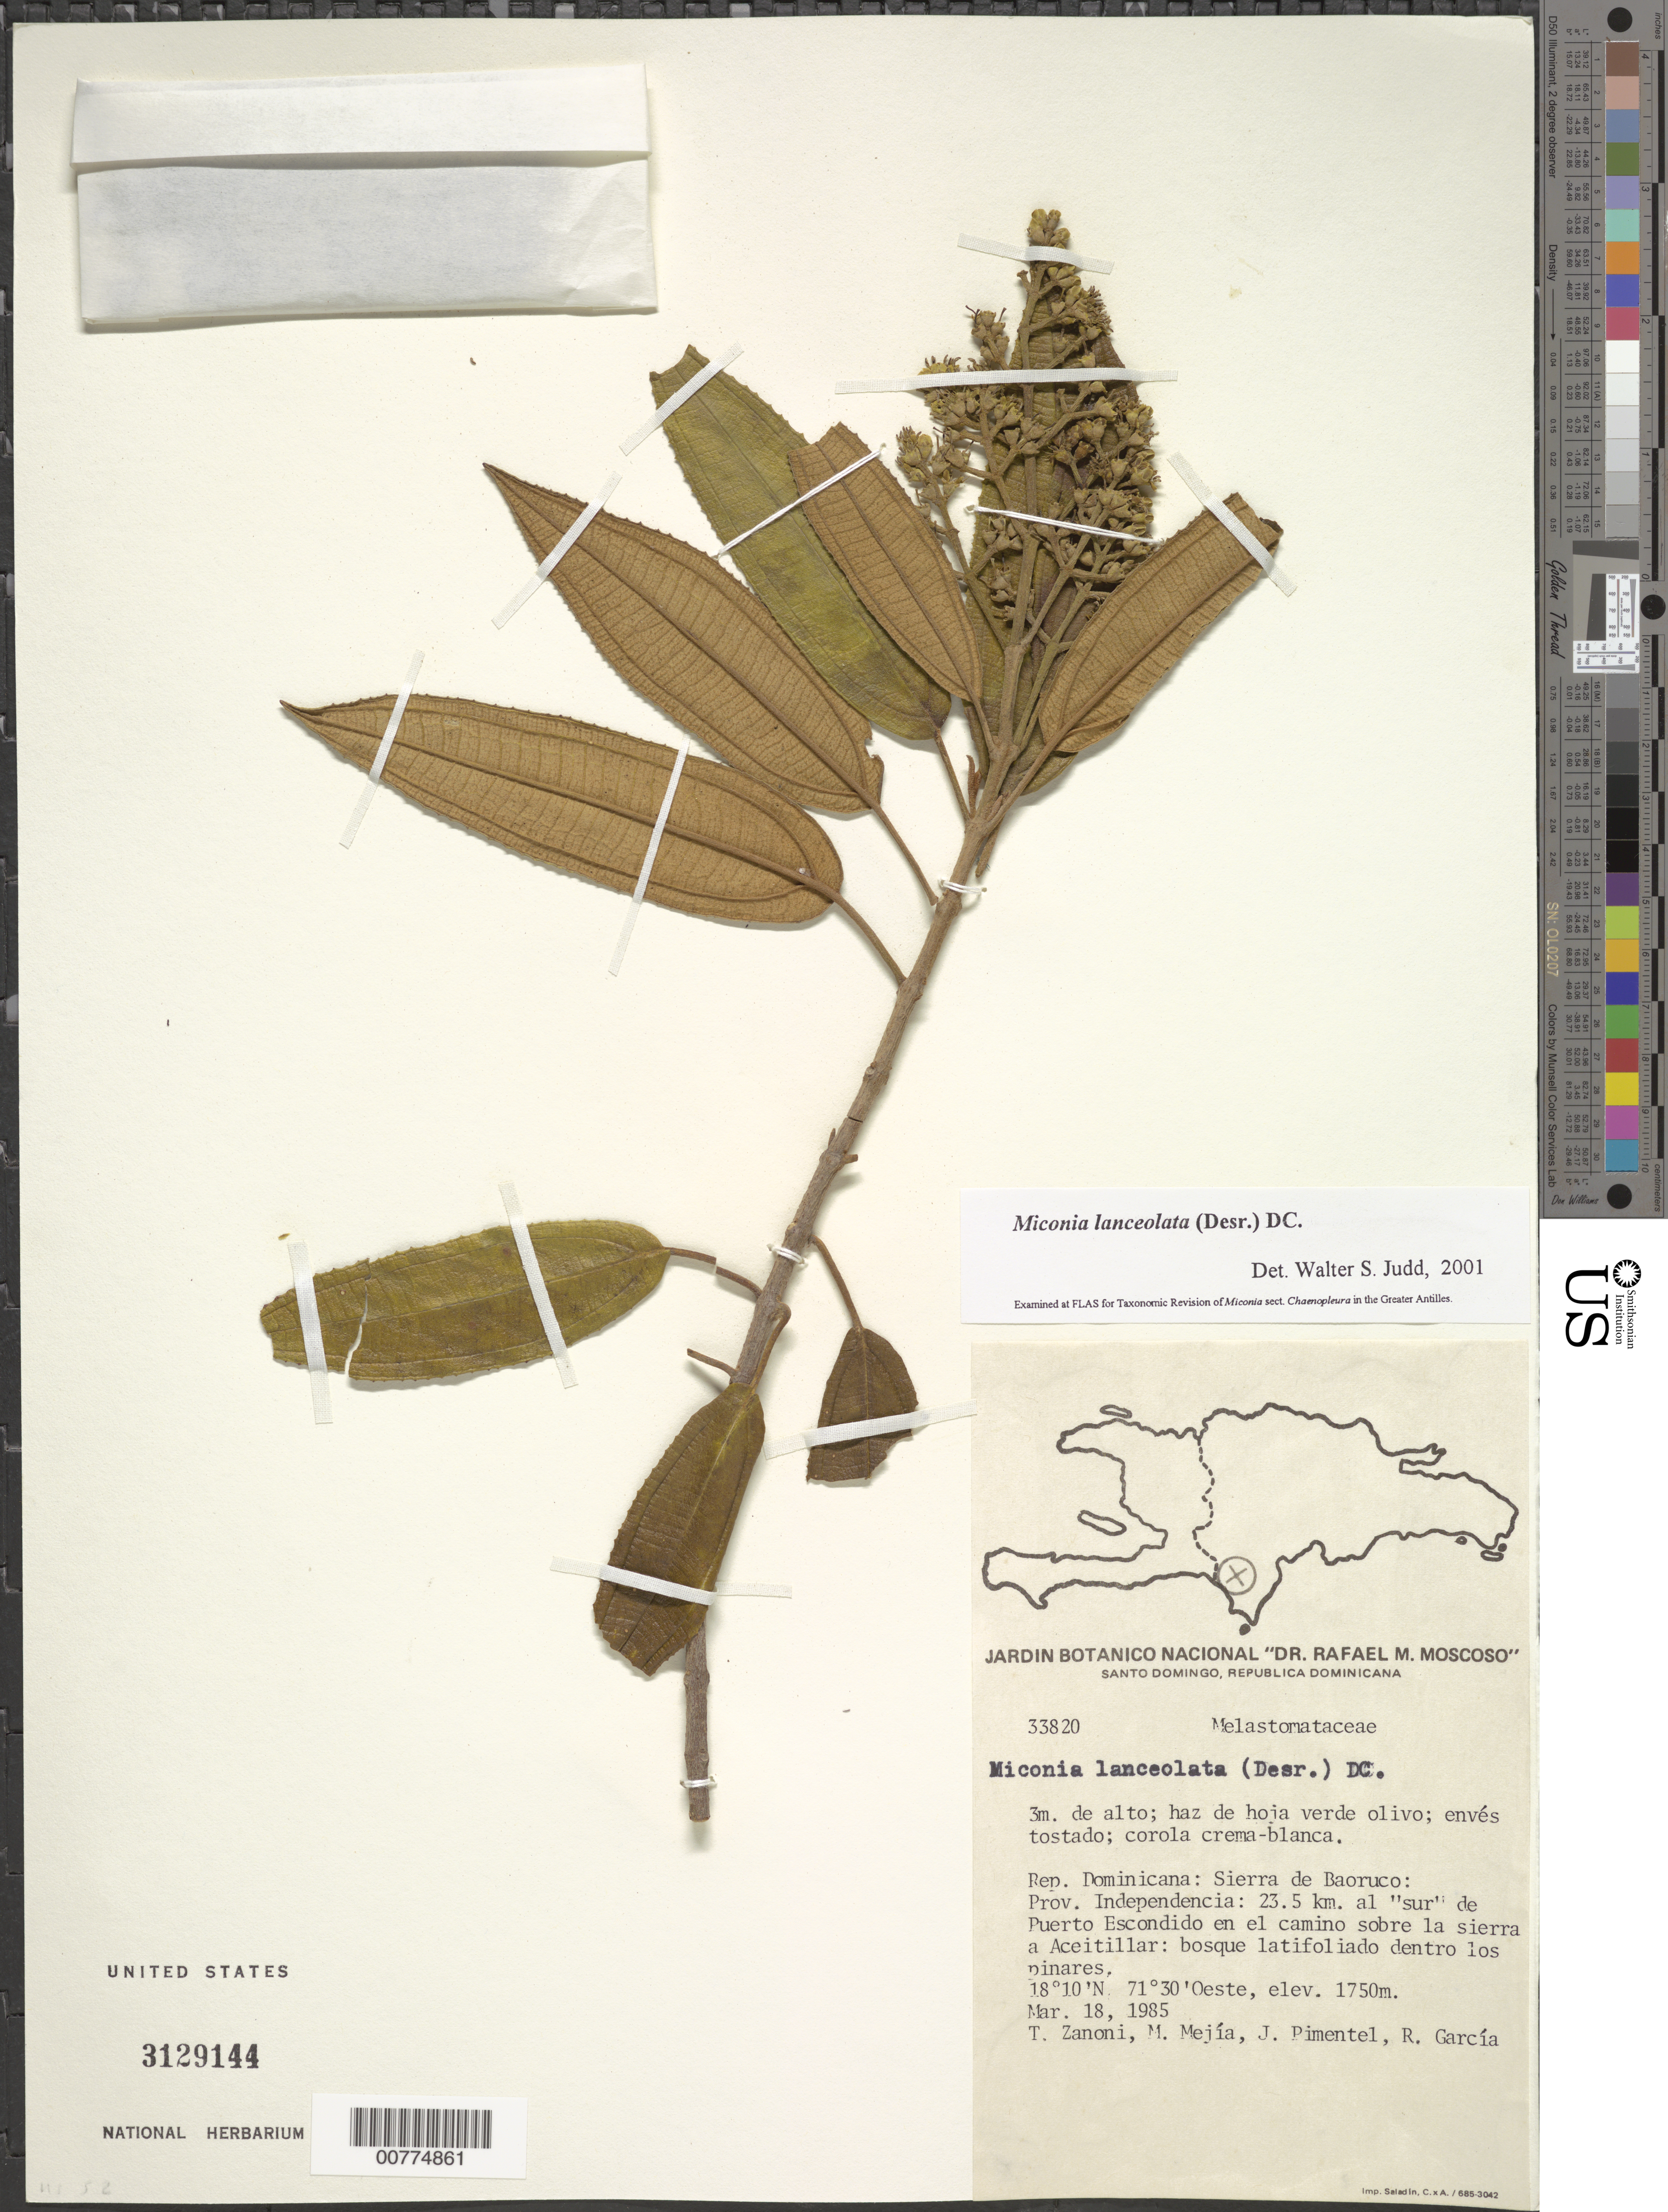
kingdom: Plantae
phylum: Tracheophyta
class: Magnoliopsida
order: Myrtales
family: Melastomataceae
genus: Miconia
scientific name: Miconia lanceolata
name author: (Desr.) DC.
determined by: Judd, Walter S.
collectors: T. A. Zanoni, M. Mejia, J. Pimentel & R. G. García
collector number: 33820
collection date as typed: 18 Mar 1985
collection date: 1985-03-18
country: Dominican Republic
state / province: Independencia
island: Hispaniola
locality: Sierra de Baoruco, 23.5 km south of Puerto Escondido in the road above the mountain range to Aceitillar.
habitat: Broadleaf forest, inside the pineland.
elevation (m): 1750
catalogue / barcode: US 3129144